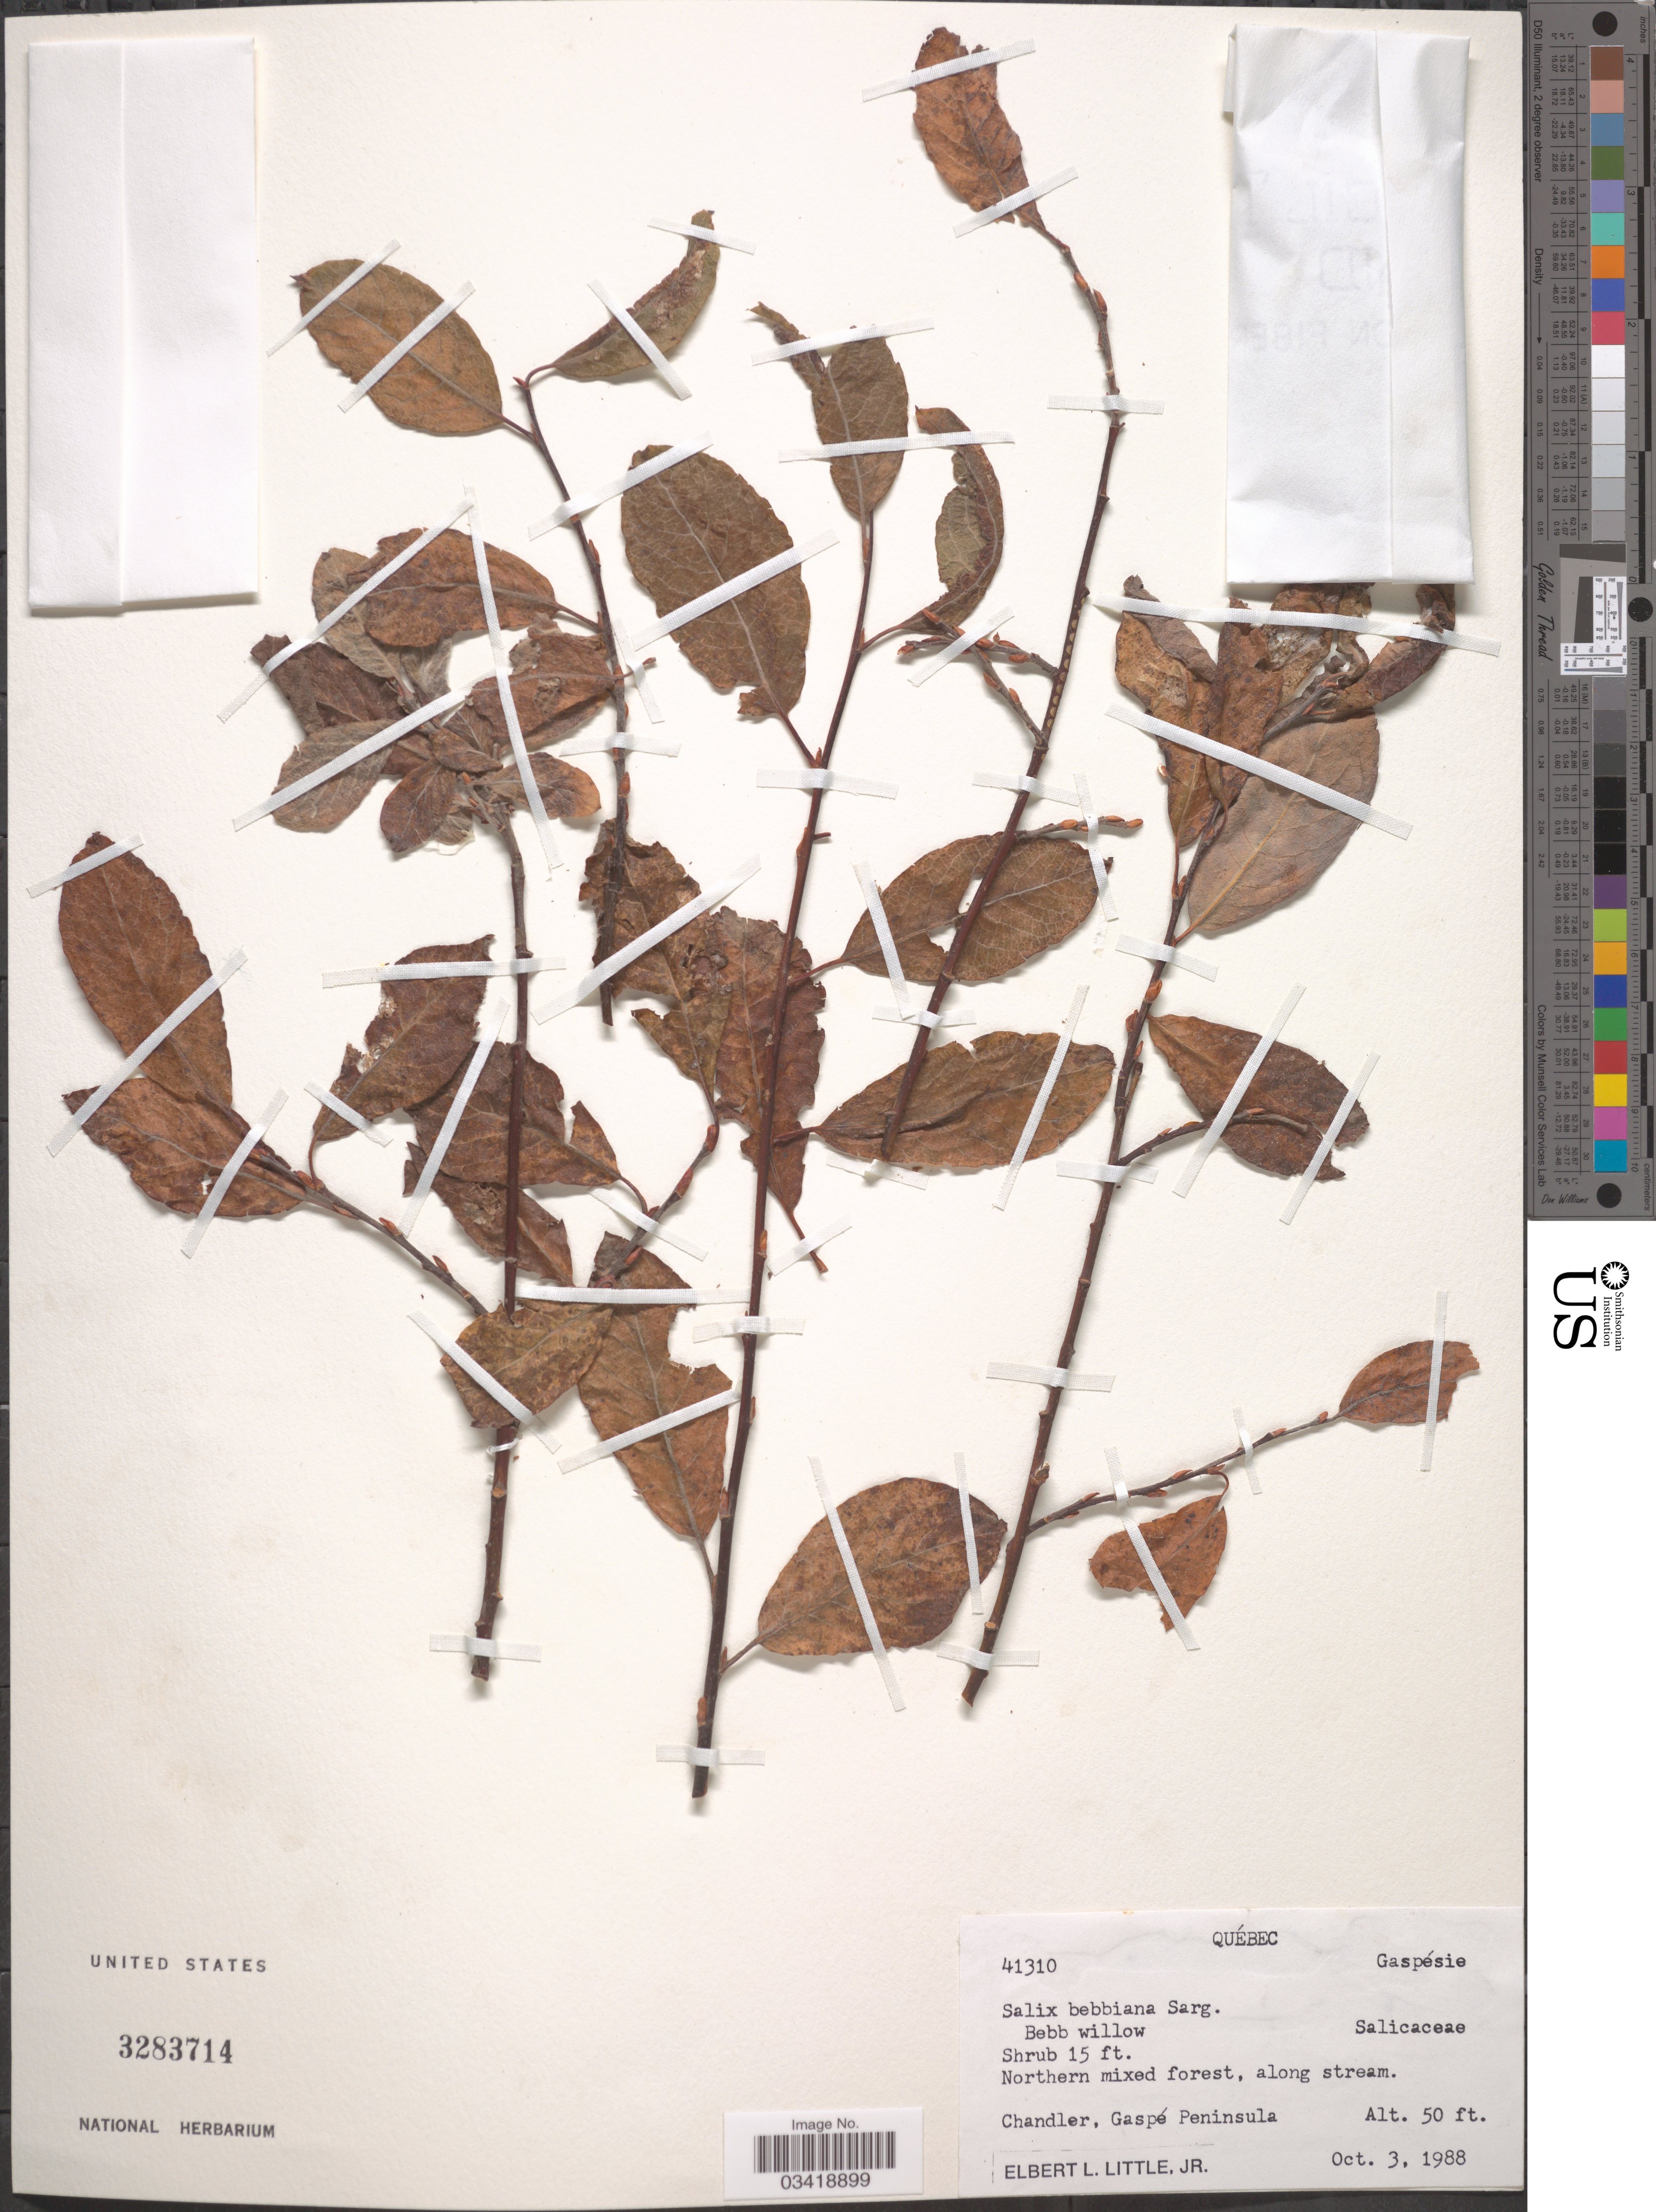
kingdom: Plantae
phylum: Tracheophyta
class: Magnoliopsida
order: Malpighiales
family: Salicaceae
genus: Salix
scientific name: Salix bebbiana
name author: Sarg.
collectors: E. L. Little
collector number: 41310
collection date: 1988-10-03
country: Canada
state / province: Quebec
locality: Northern mixed forest, along stream. Chandler, Gaspé Peninsula.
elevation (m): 15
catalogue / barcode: US 3283714